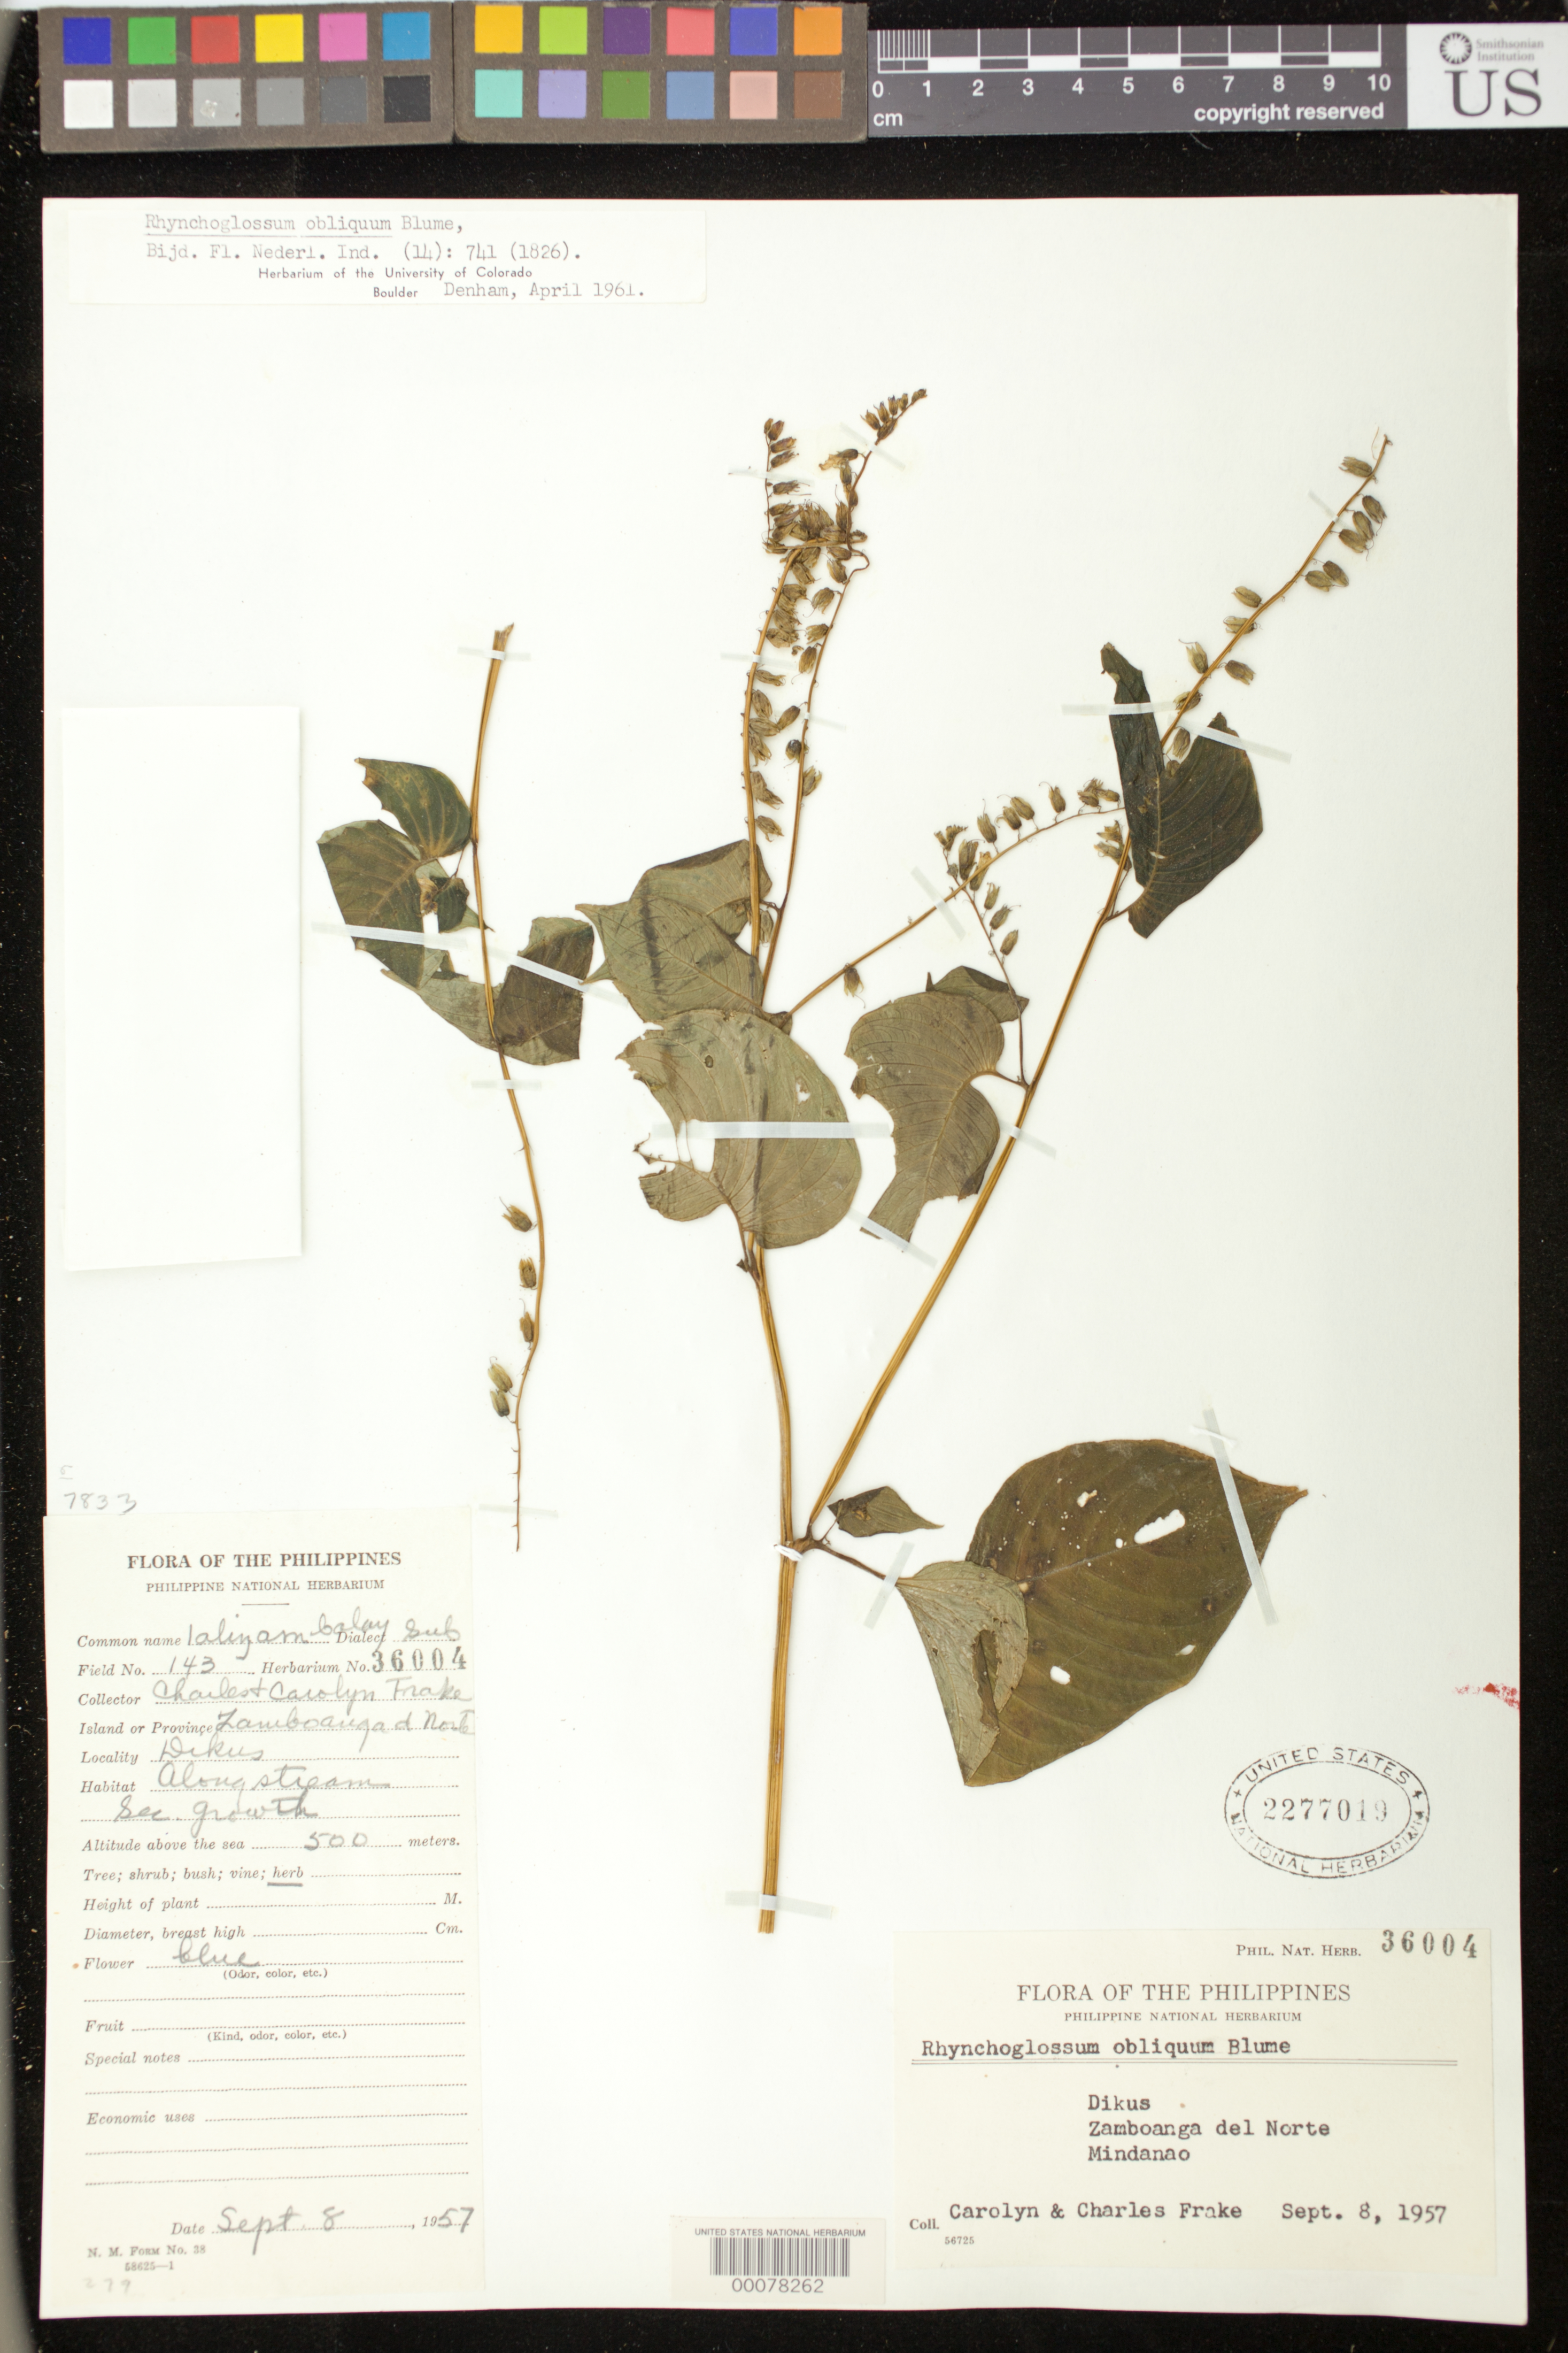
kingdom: Plantae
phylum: Tracheophyta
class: Magnoliopsida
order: Lamiales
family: Gesneriaceae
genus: Rhynchoglossum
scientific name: Rhynchoglossum obliquum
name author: Blume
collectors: C. O. Frake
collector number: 143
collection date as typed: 08 Sep 1957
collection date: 1957-09-08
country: Philippines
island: Mindanao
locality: Zamboanga del norte, Dikus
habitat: Along stream, sec growth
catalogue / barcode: US 2277019